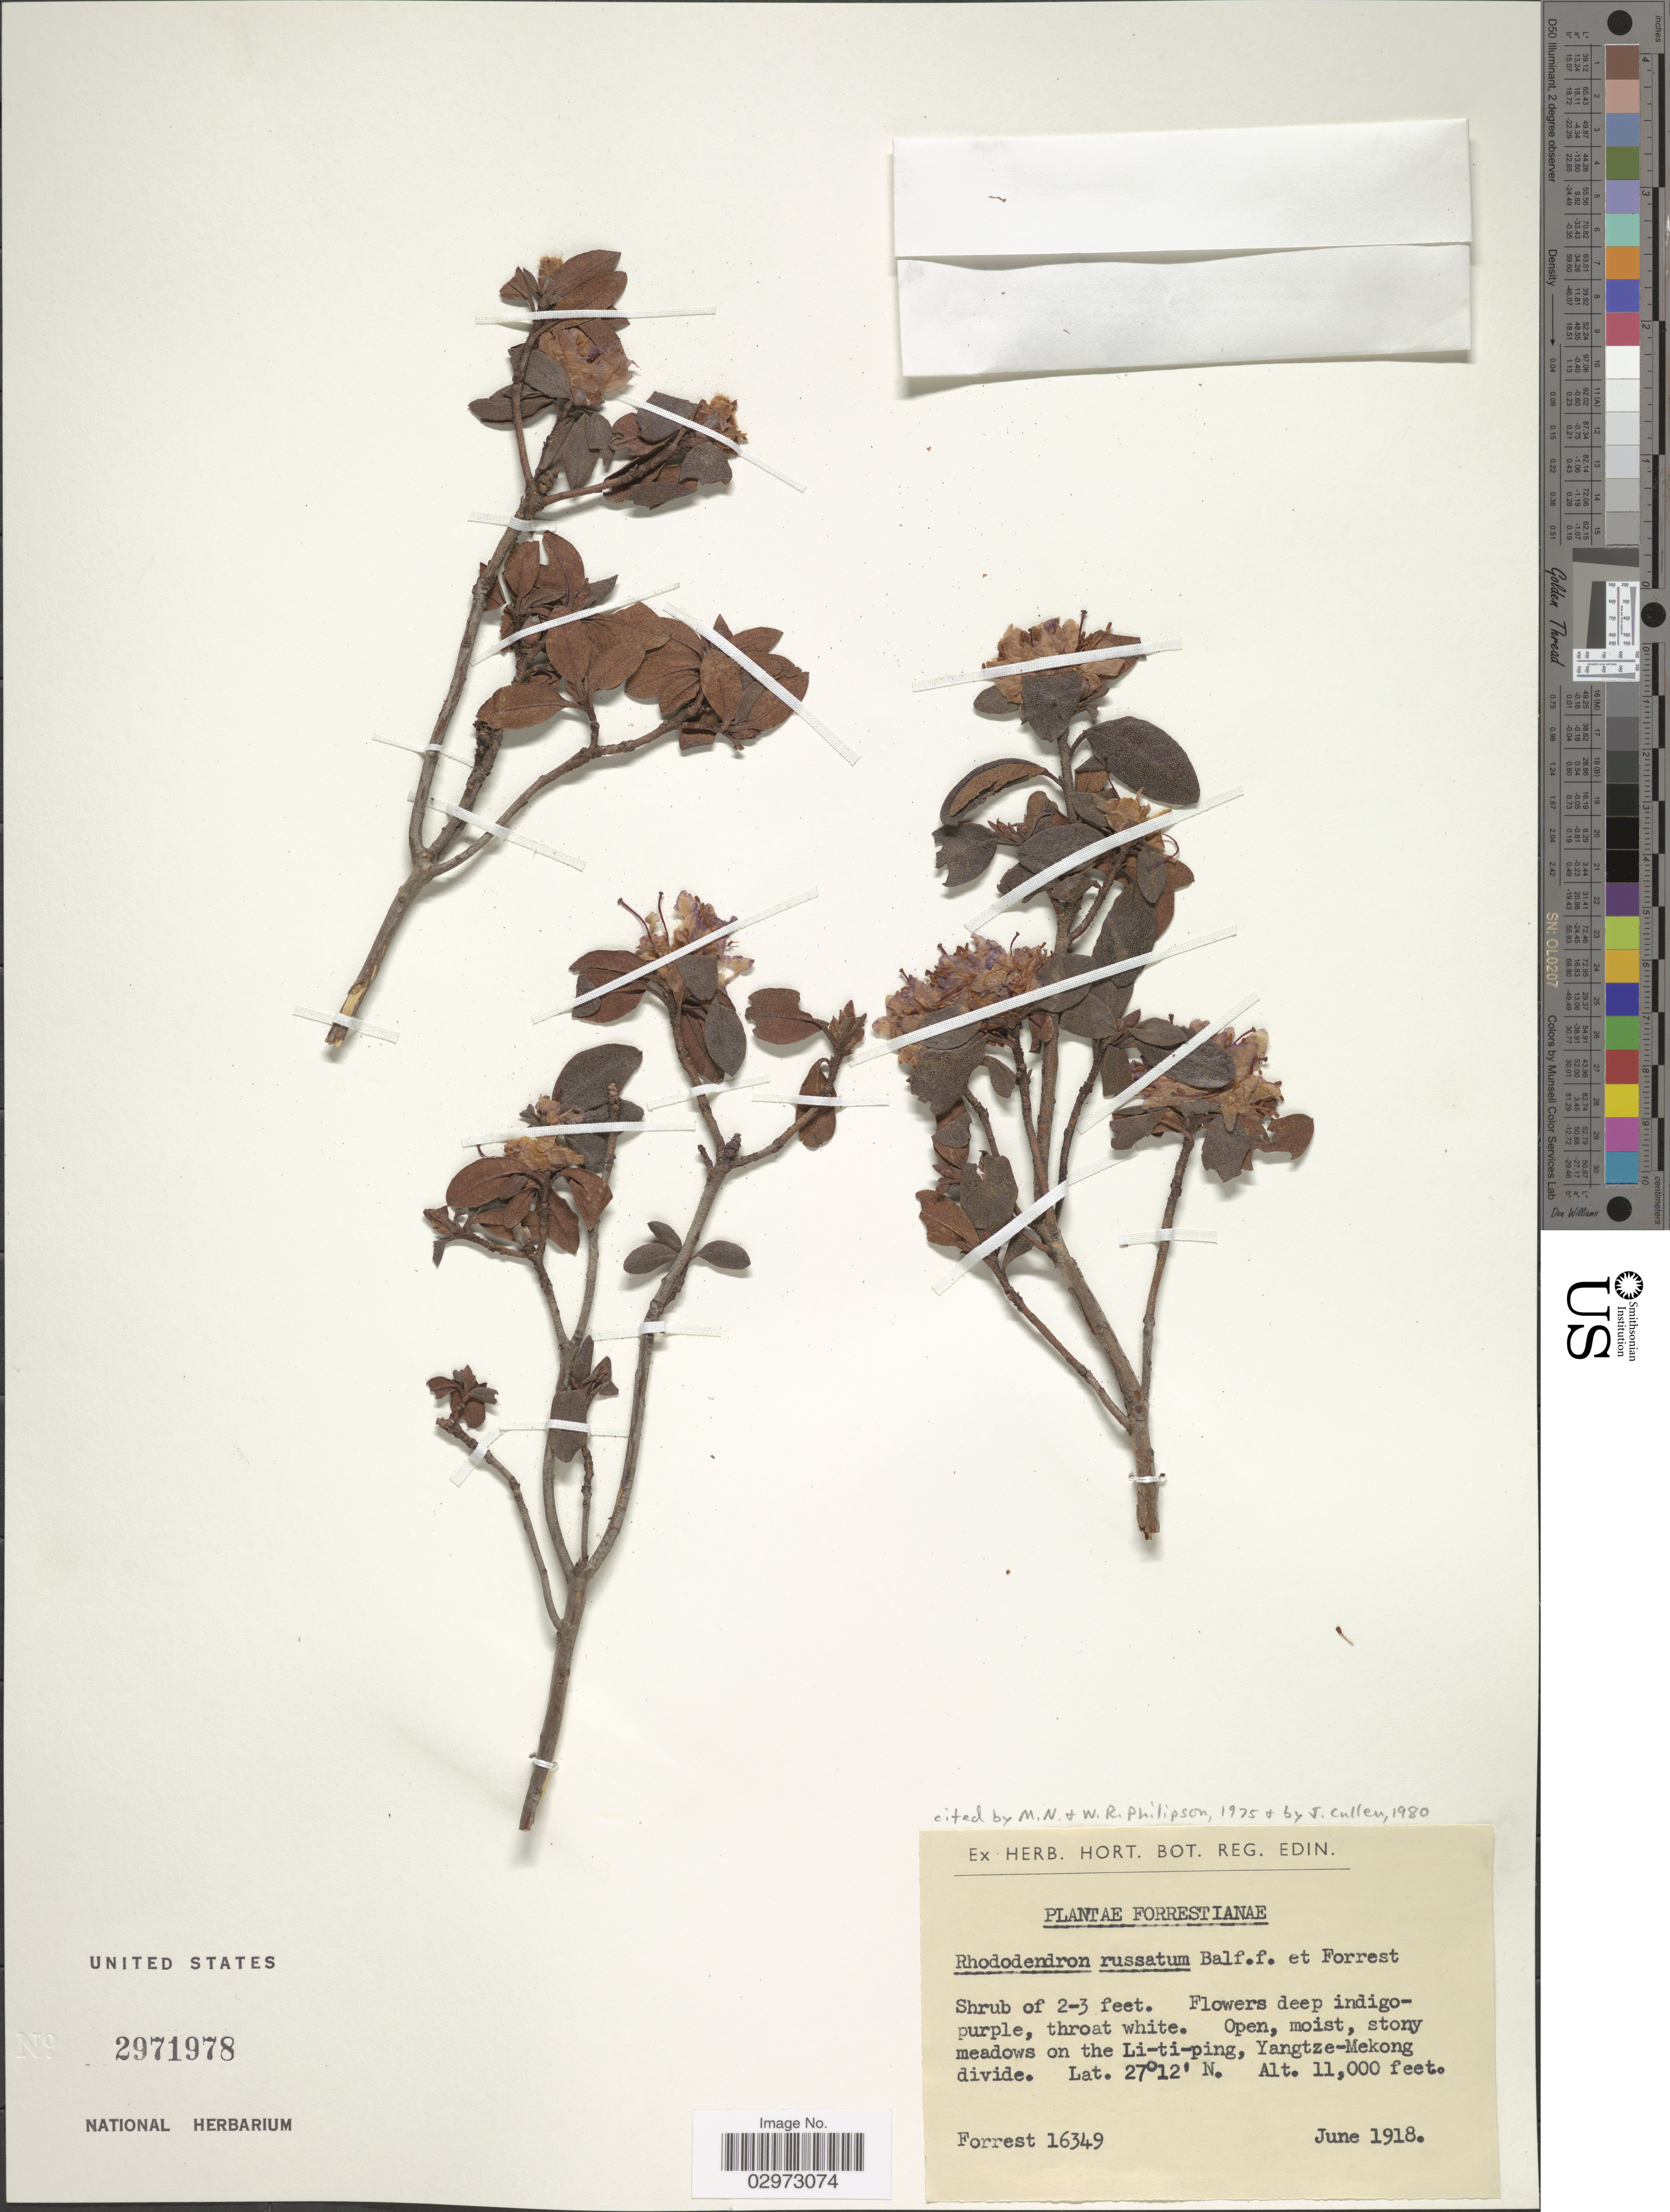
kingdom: Plantae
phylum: Tracheophyta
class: Magnoliopsida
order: Ericales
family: Ericaceae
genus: Rhododendron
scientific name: Rhododendron russatum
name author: Balf. f. & Forrest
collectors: -. Forrest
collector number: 16349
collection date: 1918-06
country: China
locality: Open, moist, stony meadows on the Li-ti-ping, Yangtze-Mekong divide.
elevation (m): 3353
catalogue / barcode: US 2971978